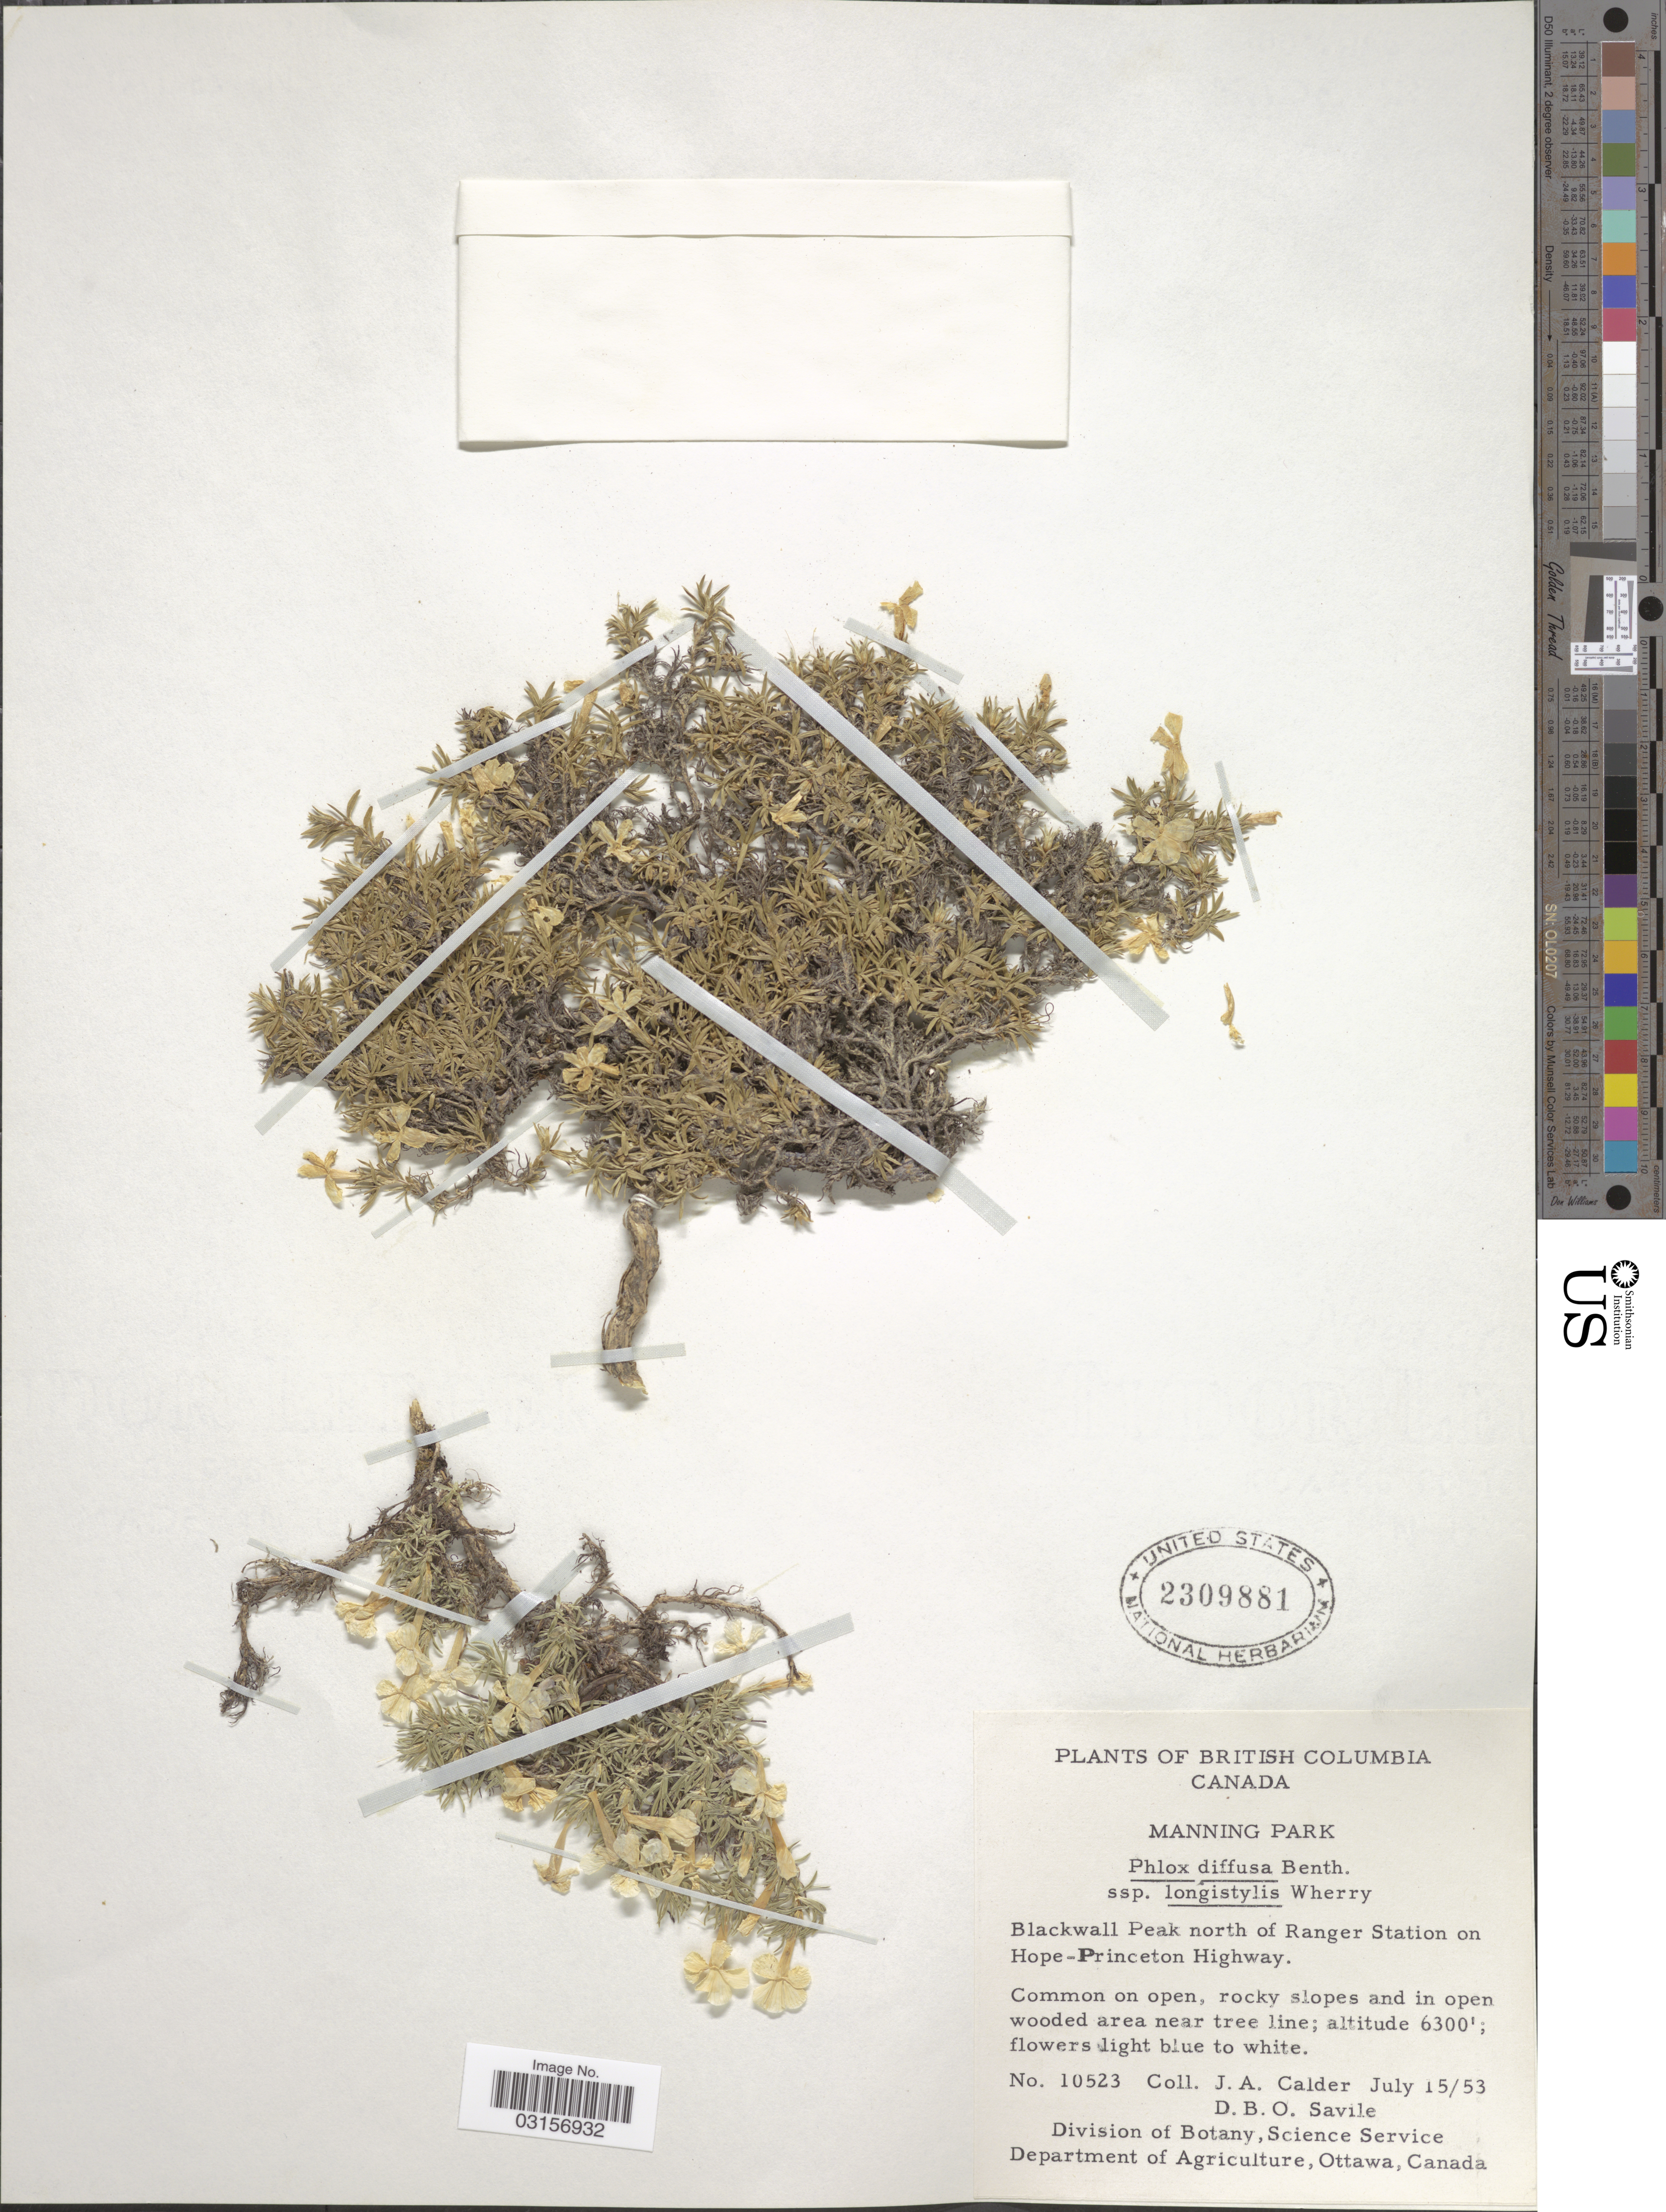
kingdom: Plantae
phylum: Tracheophyta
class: Magnoliopsida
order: Ericales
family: Polemoniaceae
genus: Phlox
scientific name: Phlox diffusa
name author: Benth.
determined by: Mayfield, M. H.; Ferguson, C. J.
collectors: J. A. Calder & D. Savile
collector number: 10523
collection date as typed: Transcribed d/m/y: 15/7/53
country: Canada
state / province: British Columbia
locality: Manning Park, Blackwall Peak north of Ranger Station on Hope-Princeton Highway.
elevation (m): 1920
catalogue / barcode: US 2309881